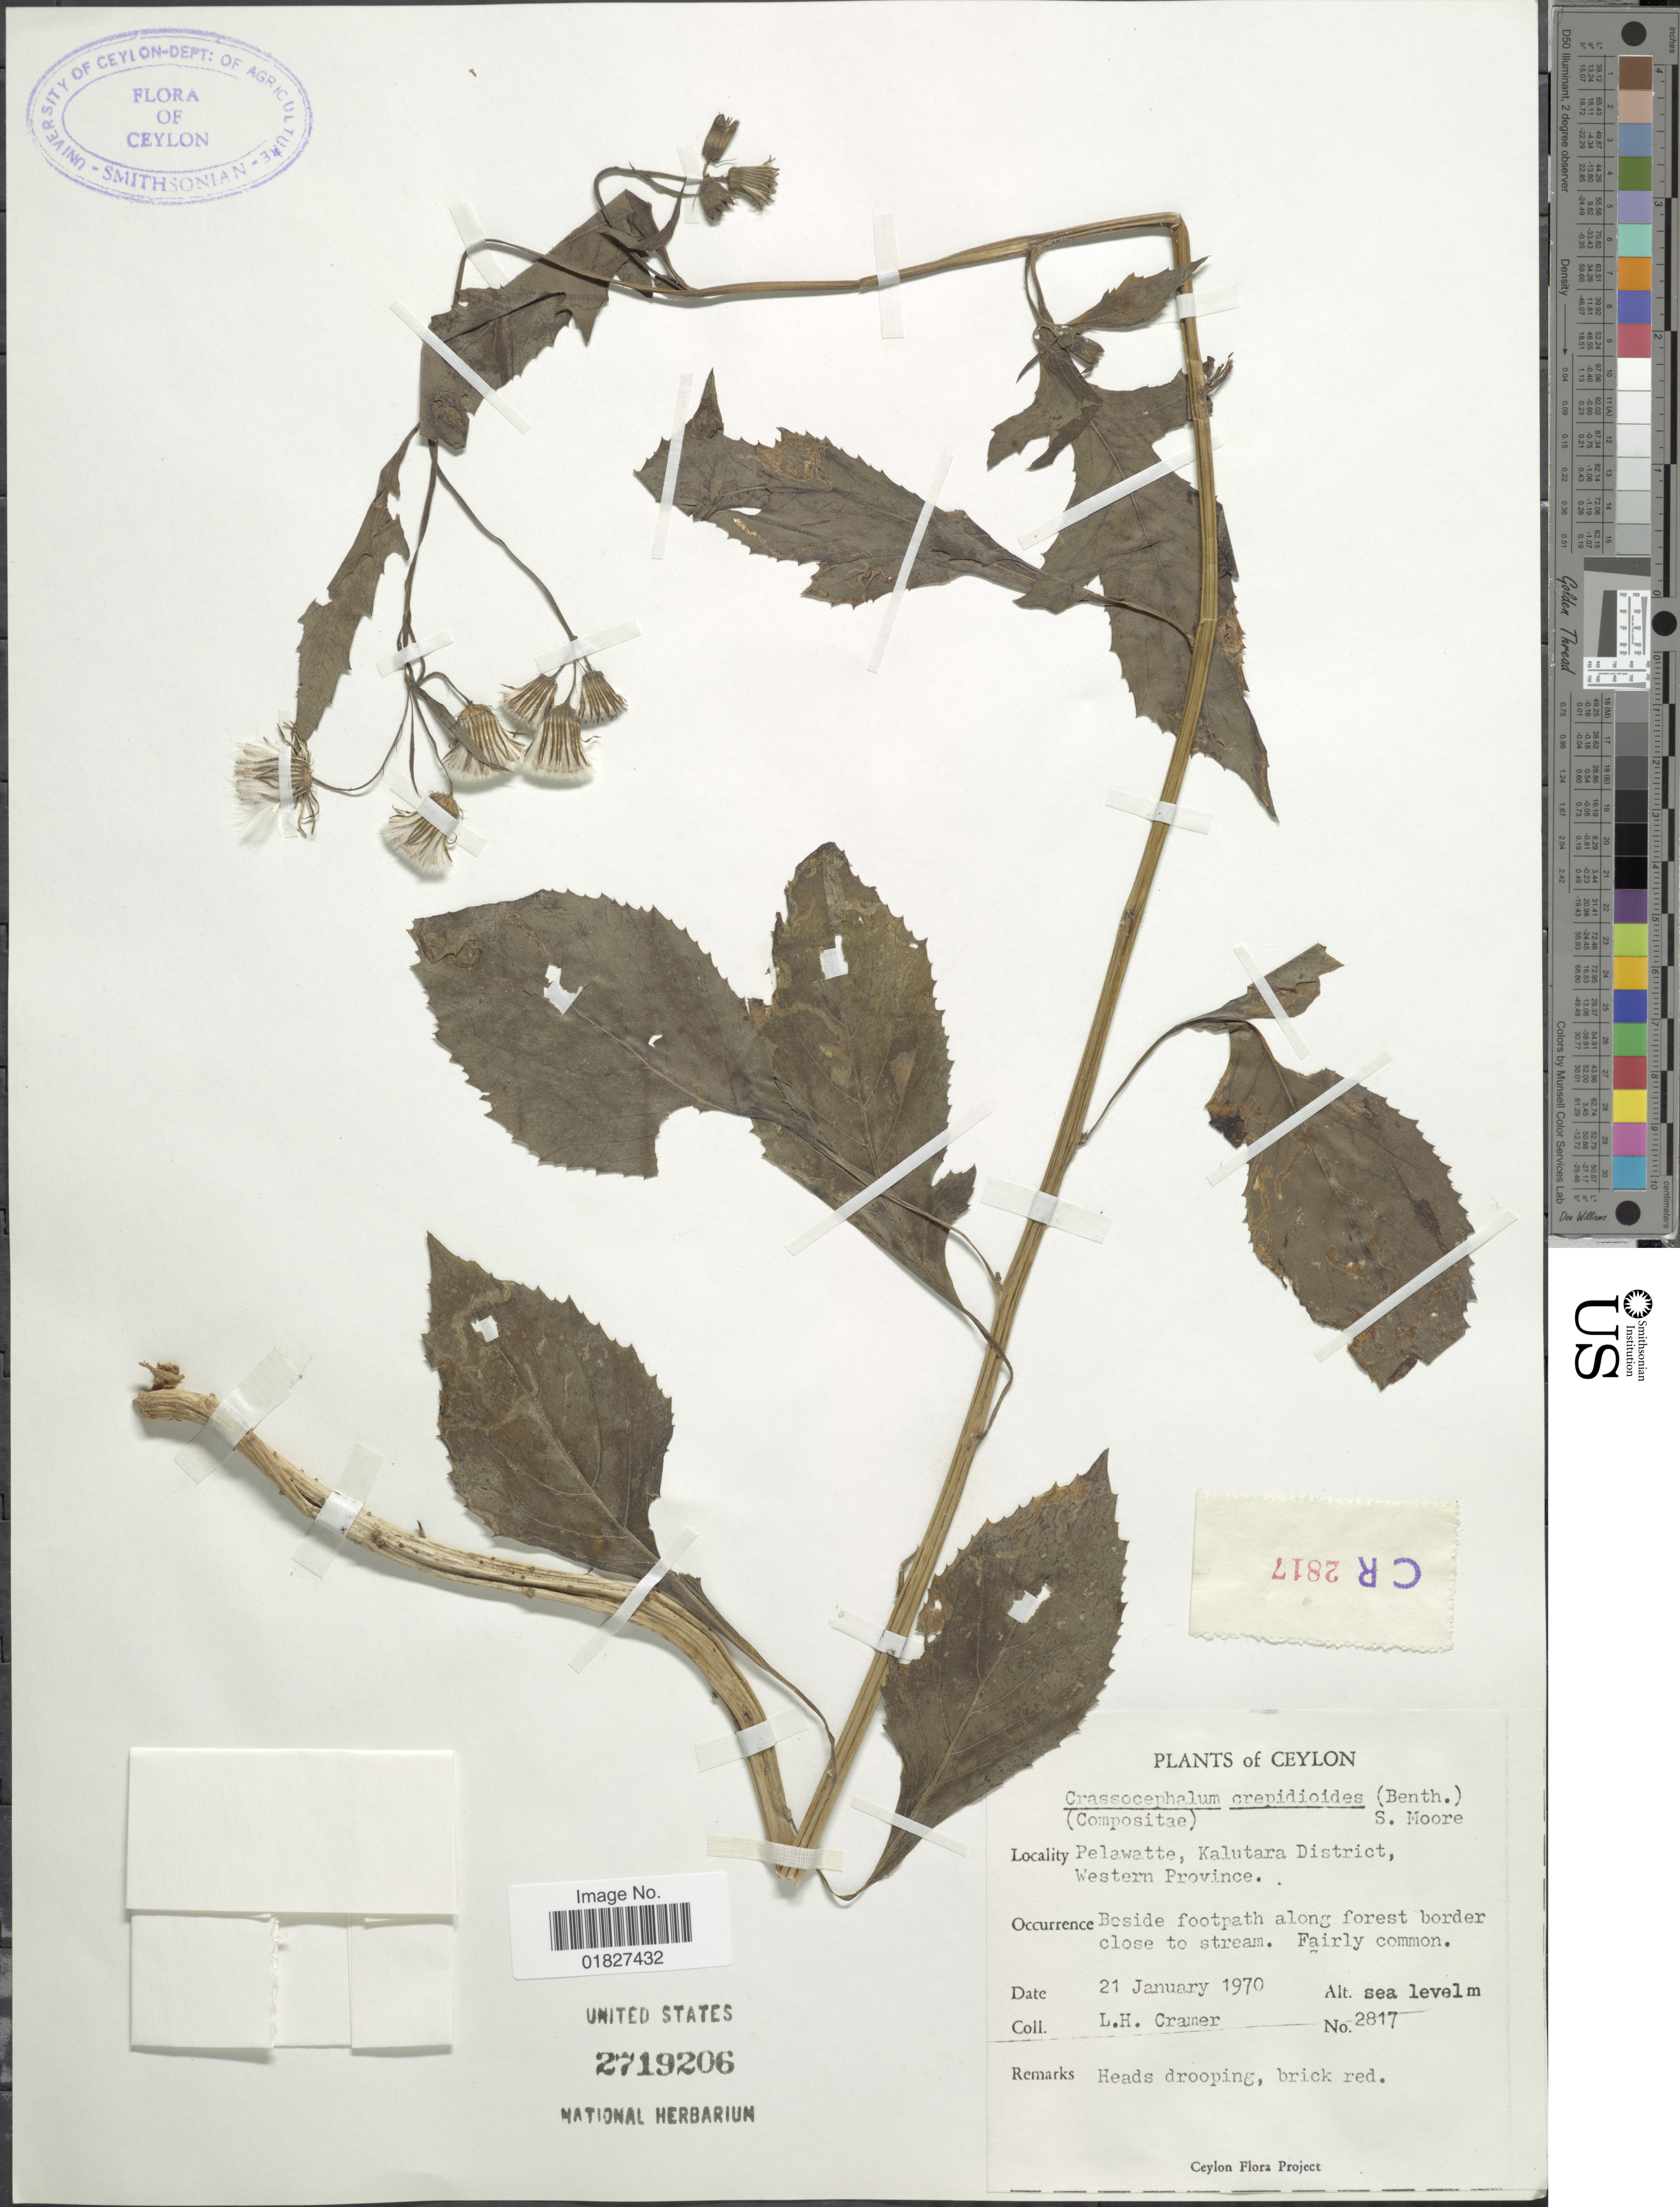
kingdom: Plantae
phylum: Tracheophyta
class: Magnoliopsida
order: Asterales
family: Asteraceae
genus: Crassocephalum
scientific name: Crassocephalum crepidioides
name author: (Benth.) S. Moore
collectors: L. H. Cramer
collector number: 2817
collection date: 1970-01-21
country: Sri Lanka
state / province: Western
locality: Ceylon, Pelawatte, Kalutara District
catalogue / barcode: US 2719206